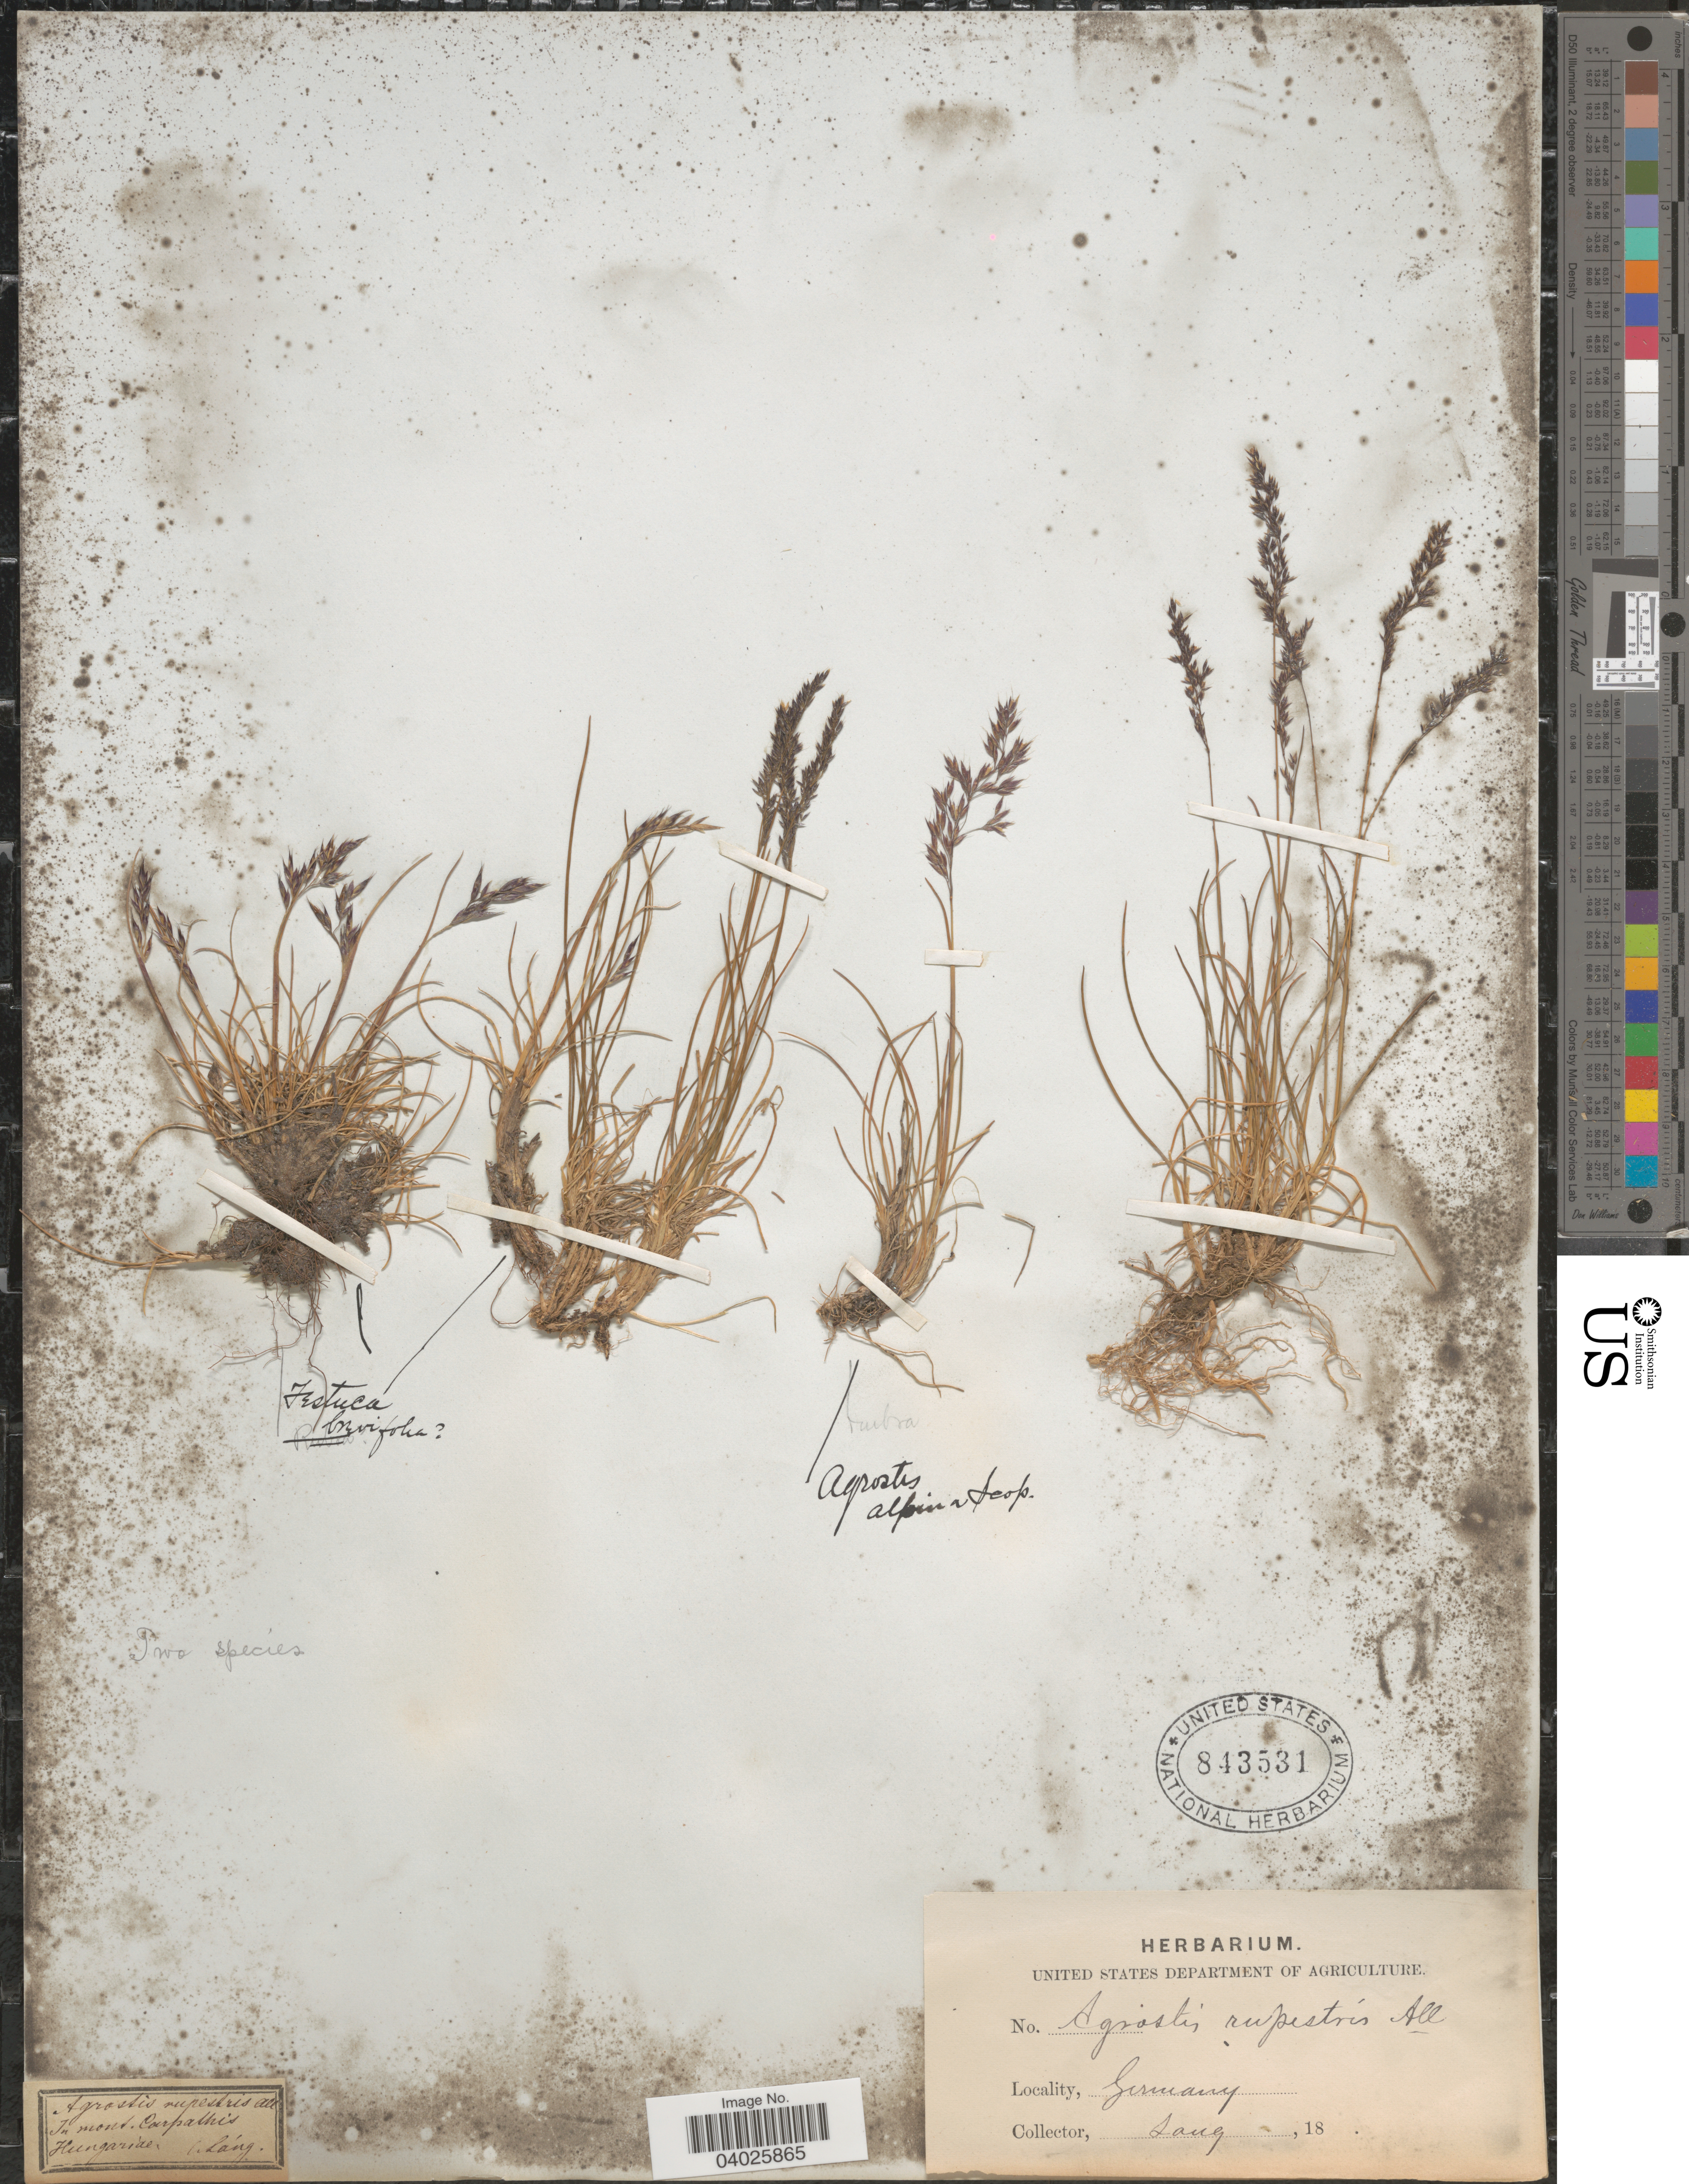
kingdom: Plantae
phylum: Tracheophyta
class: Liliopsida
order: Poales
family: Poaceae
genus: Agrostis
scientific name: Agrostis rupestris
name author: All.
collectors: -- Lang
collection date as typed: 18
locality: In mont. Carpathis. Hungariae, Germany.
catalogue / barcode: US 843531